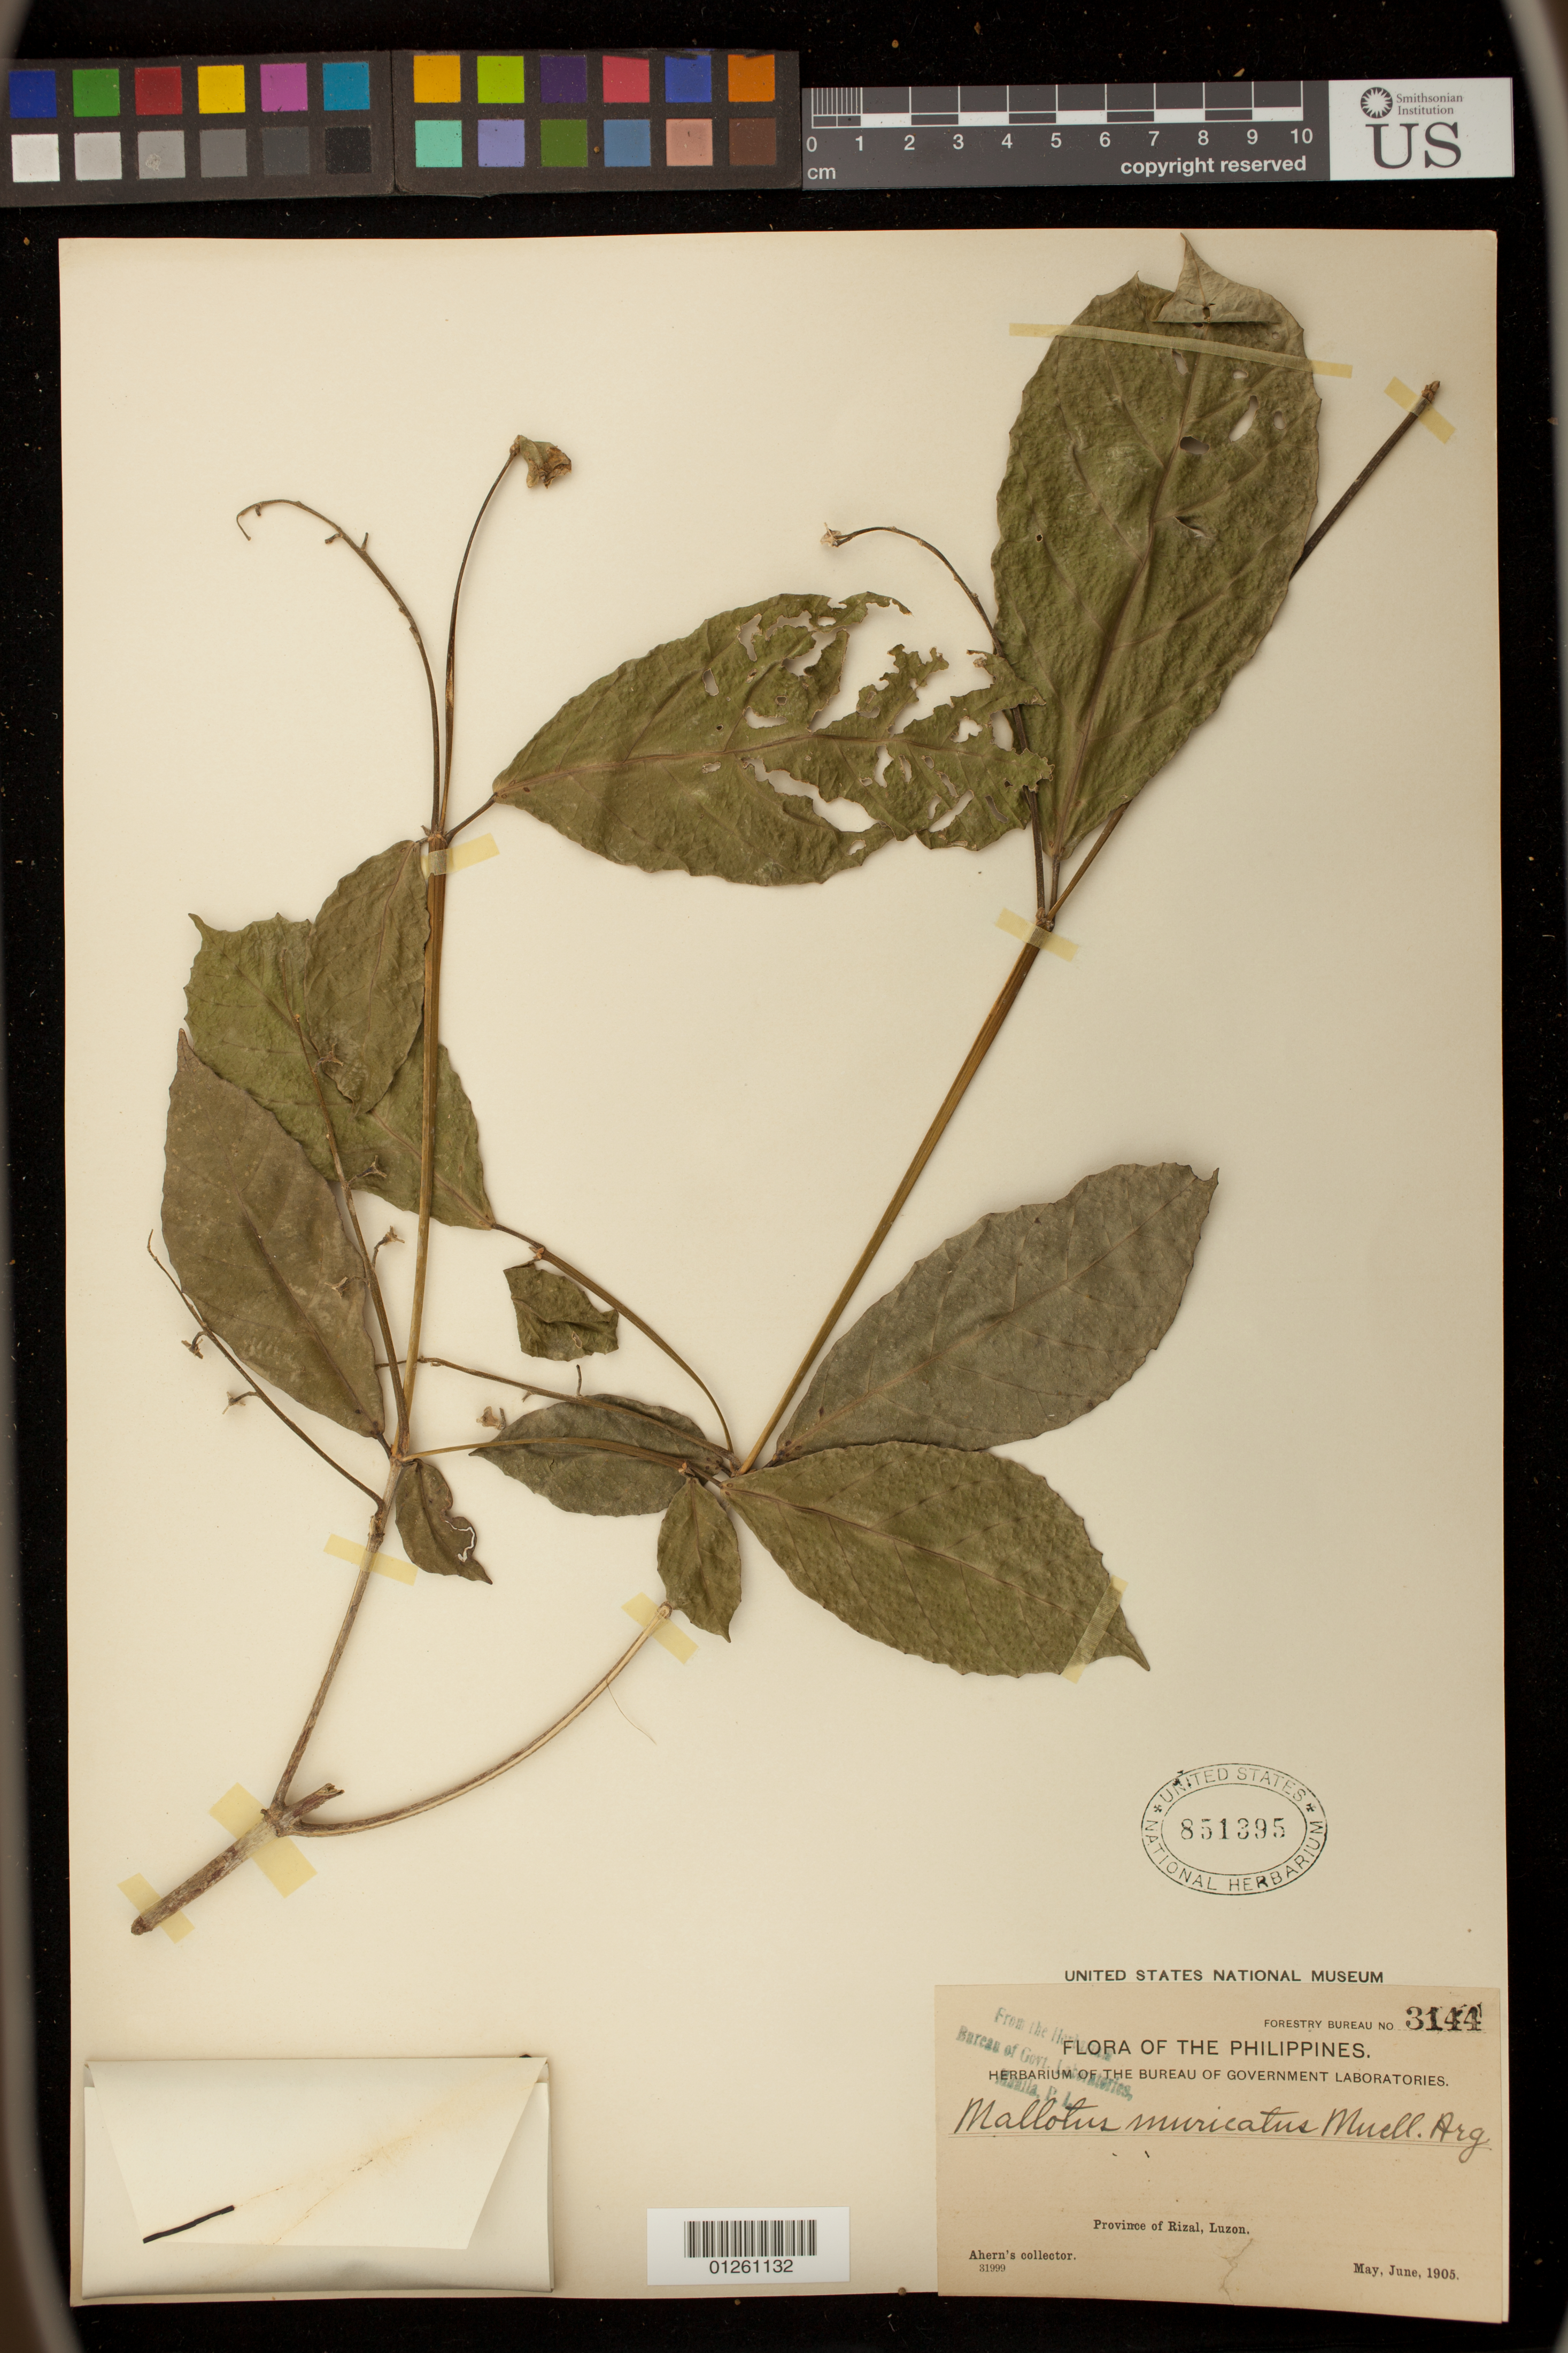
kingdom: Plantae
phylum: Tracheophyta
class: Magnoliopsida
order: Malpighiales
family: Euphorbiaceae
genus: Mallotus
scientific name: Mallotus resinosus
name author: (Blanco) Merr.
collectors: Ahern's collector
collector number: For. Bur. 3144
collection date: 1905-05/1905-06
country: Philippines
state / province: Calabarzon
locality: Province of Rizal, Luzon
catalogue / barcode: US 851395